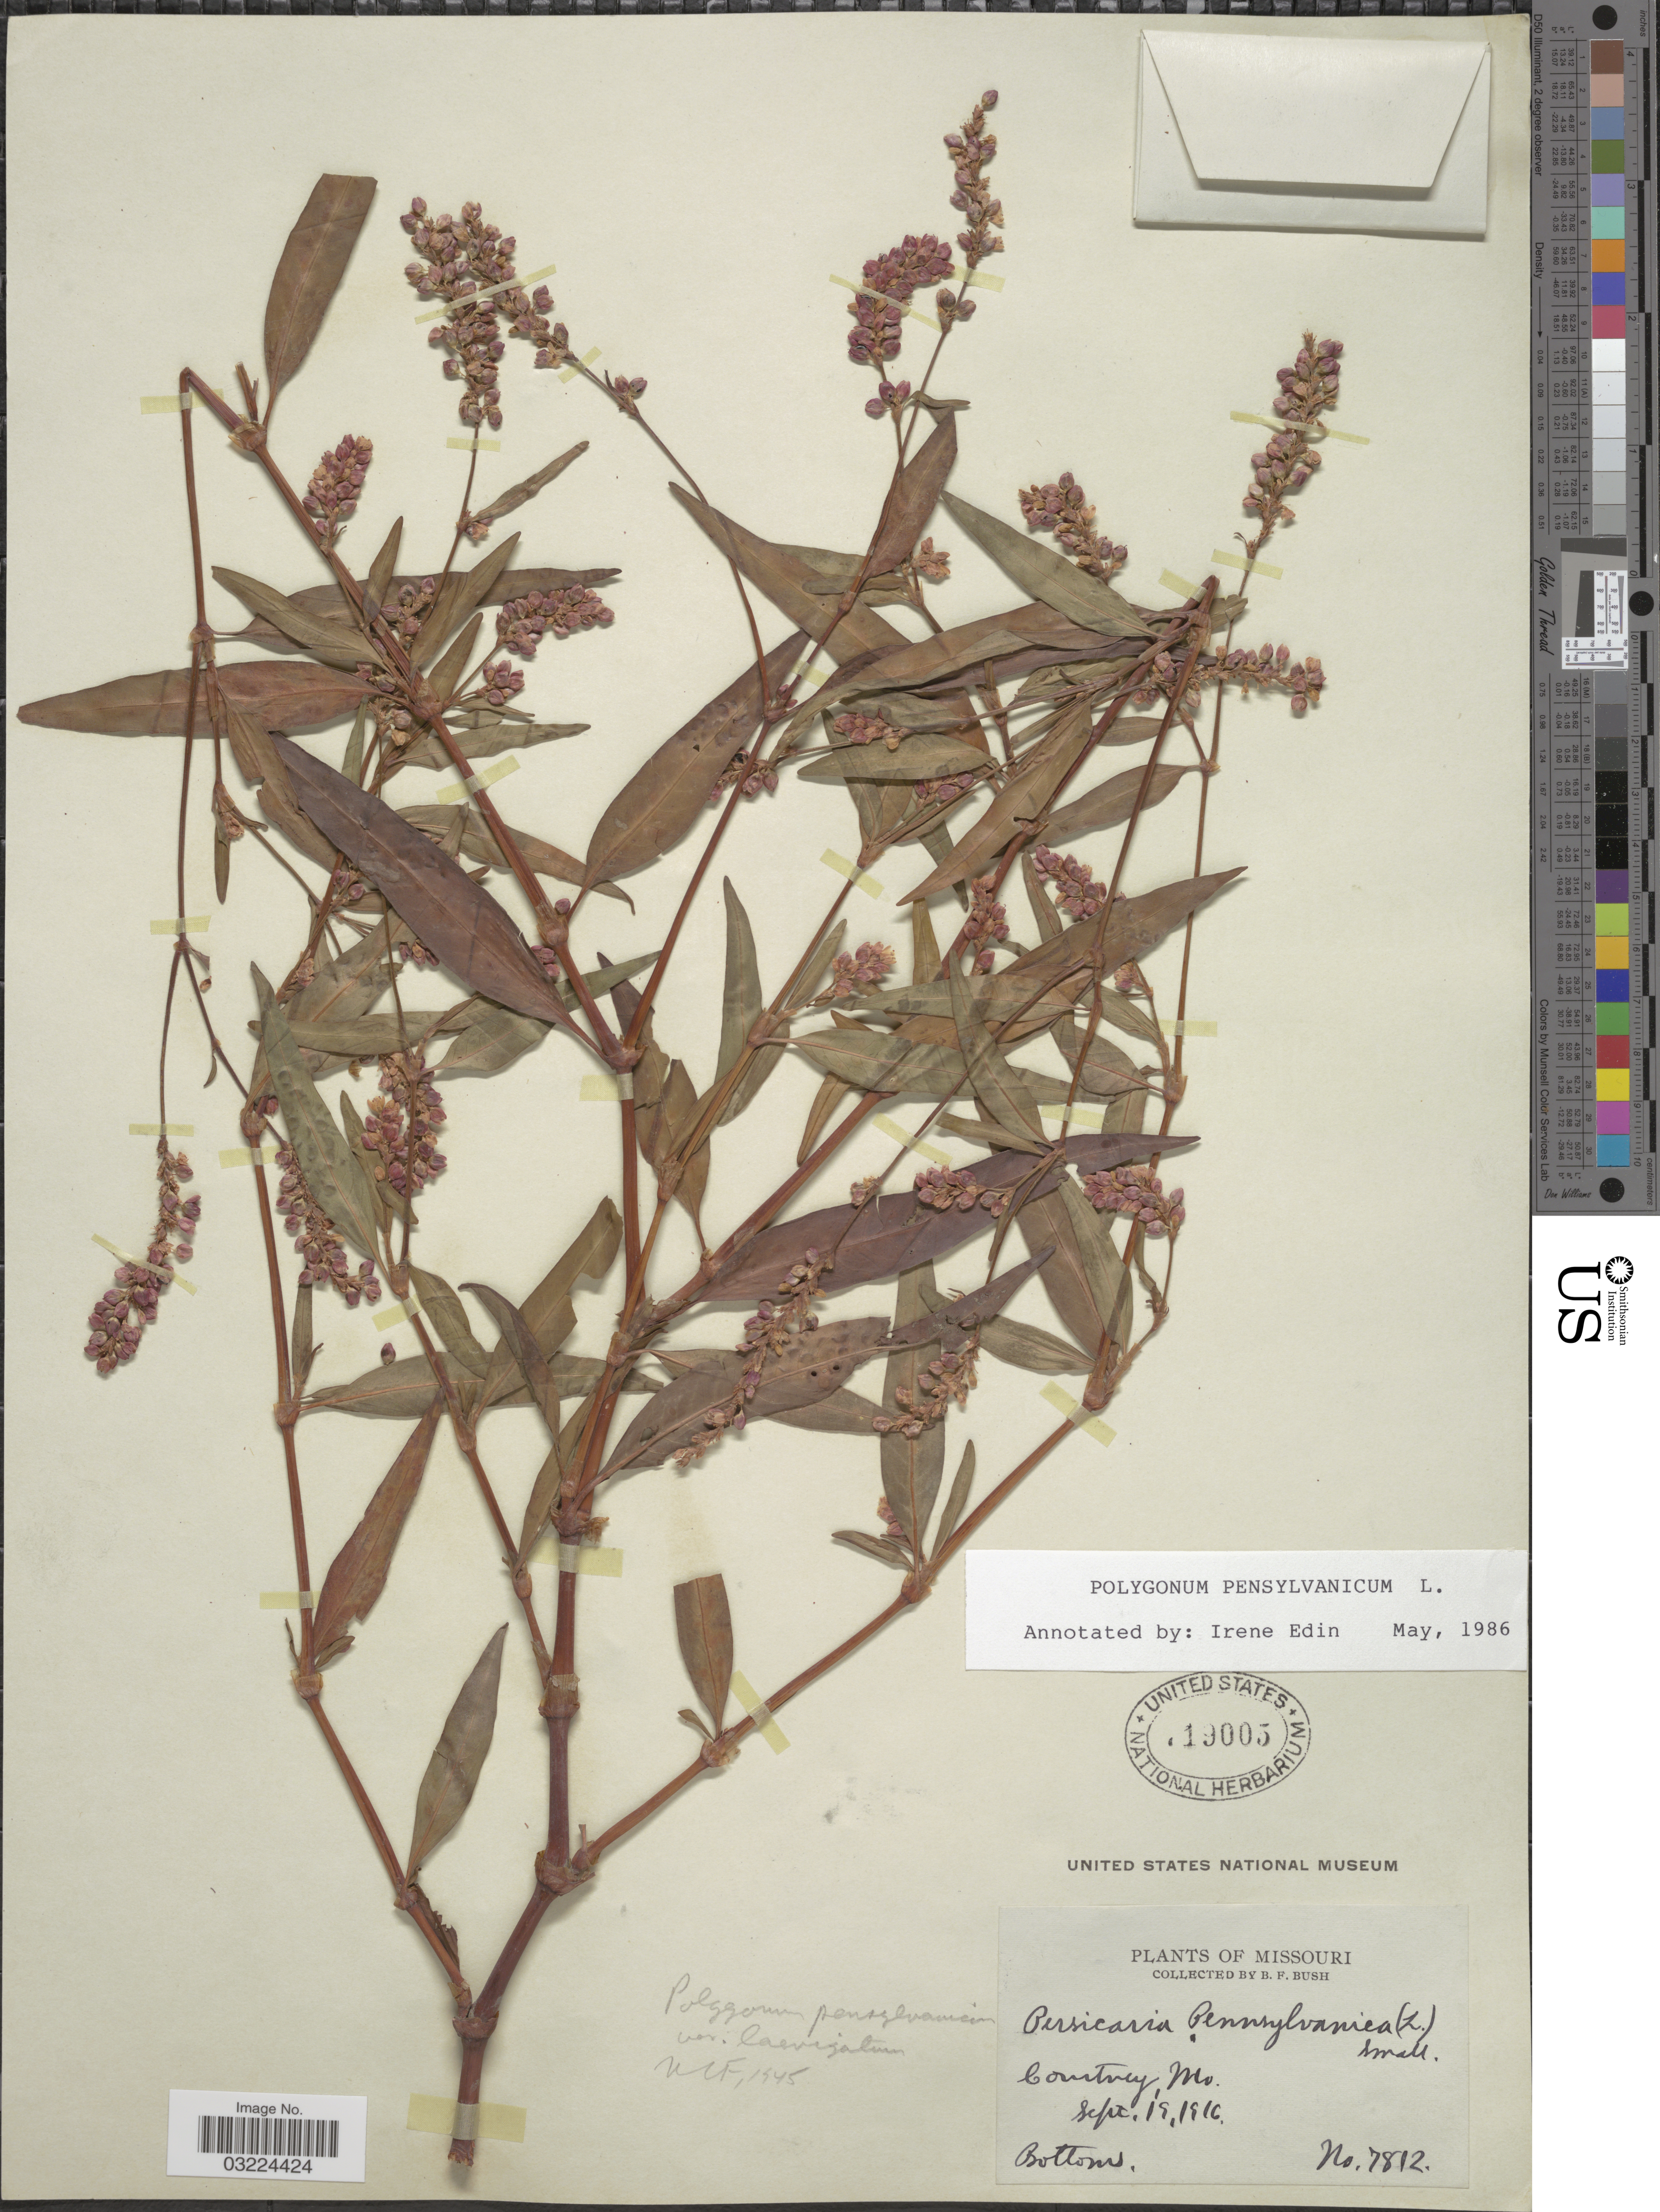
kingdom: Plantae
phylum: Tracheophyta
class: Magnoliopsida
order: Caryophyllales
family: Polygonaceae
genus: Persicaria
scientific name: Persicaria pensylvanica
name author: (L.) M. Gómez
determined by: Atha, D. E.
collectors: B. F. Bush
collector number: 7812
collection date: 1916-09-19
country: United States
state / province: Missouri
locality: Courtney, Mo.